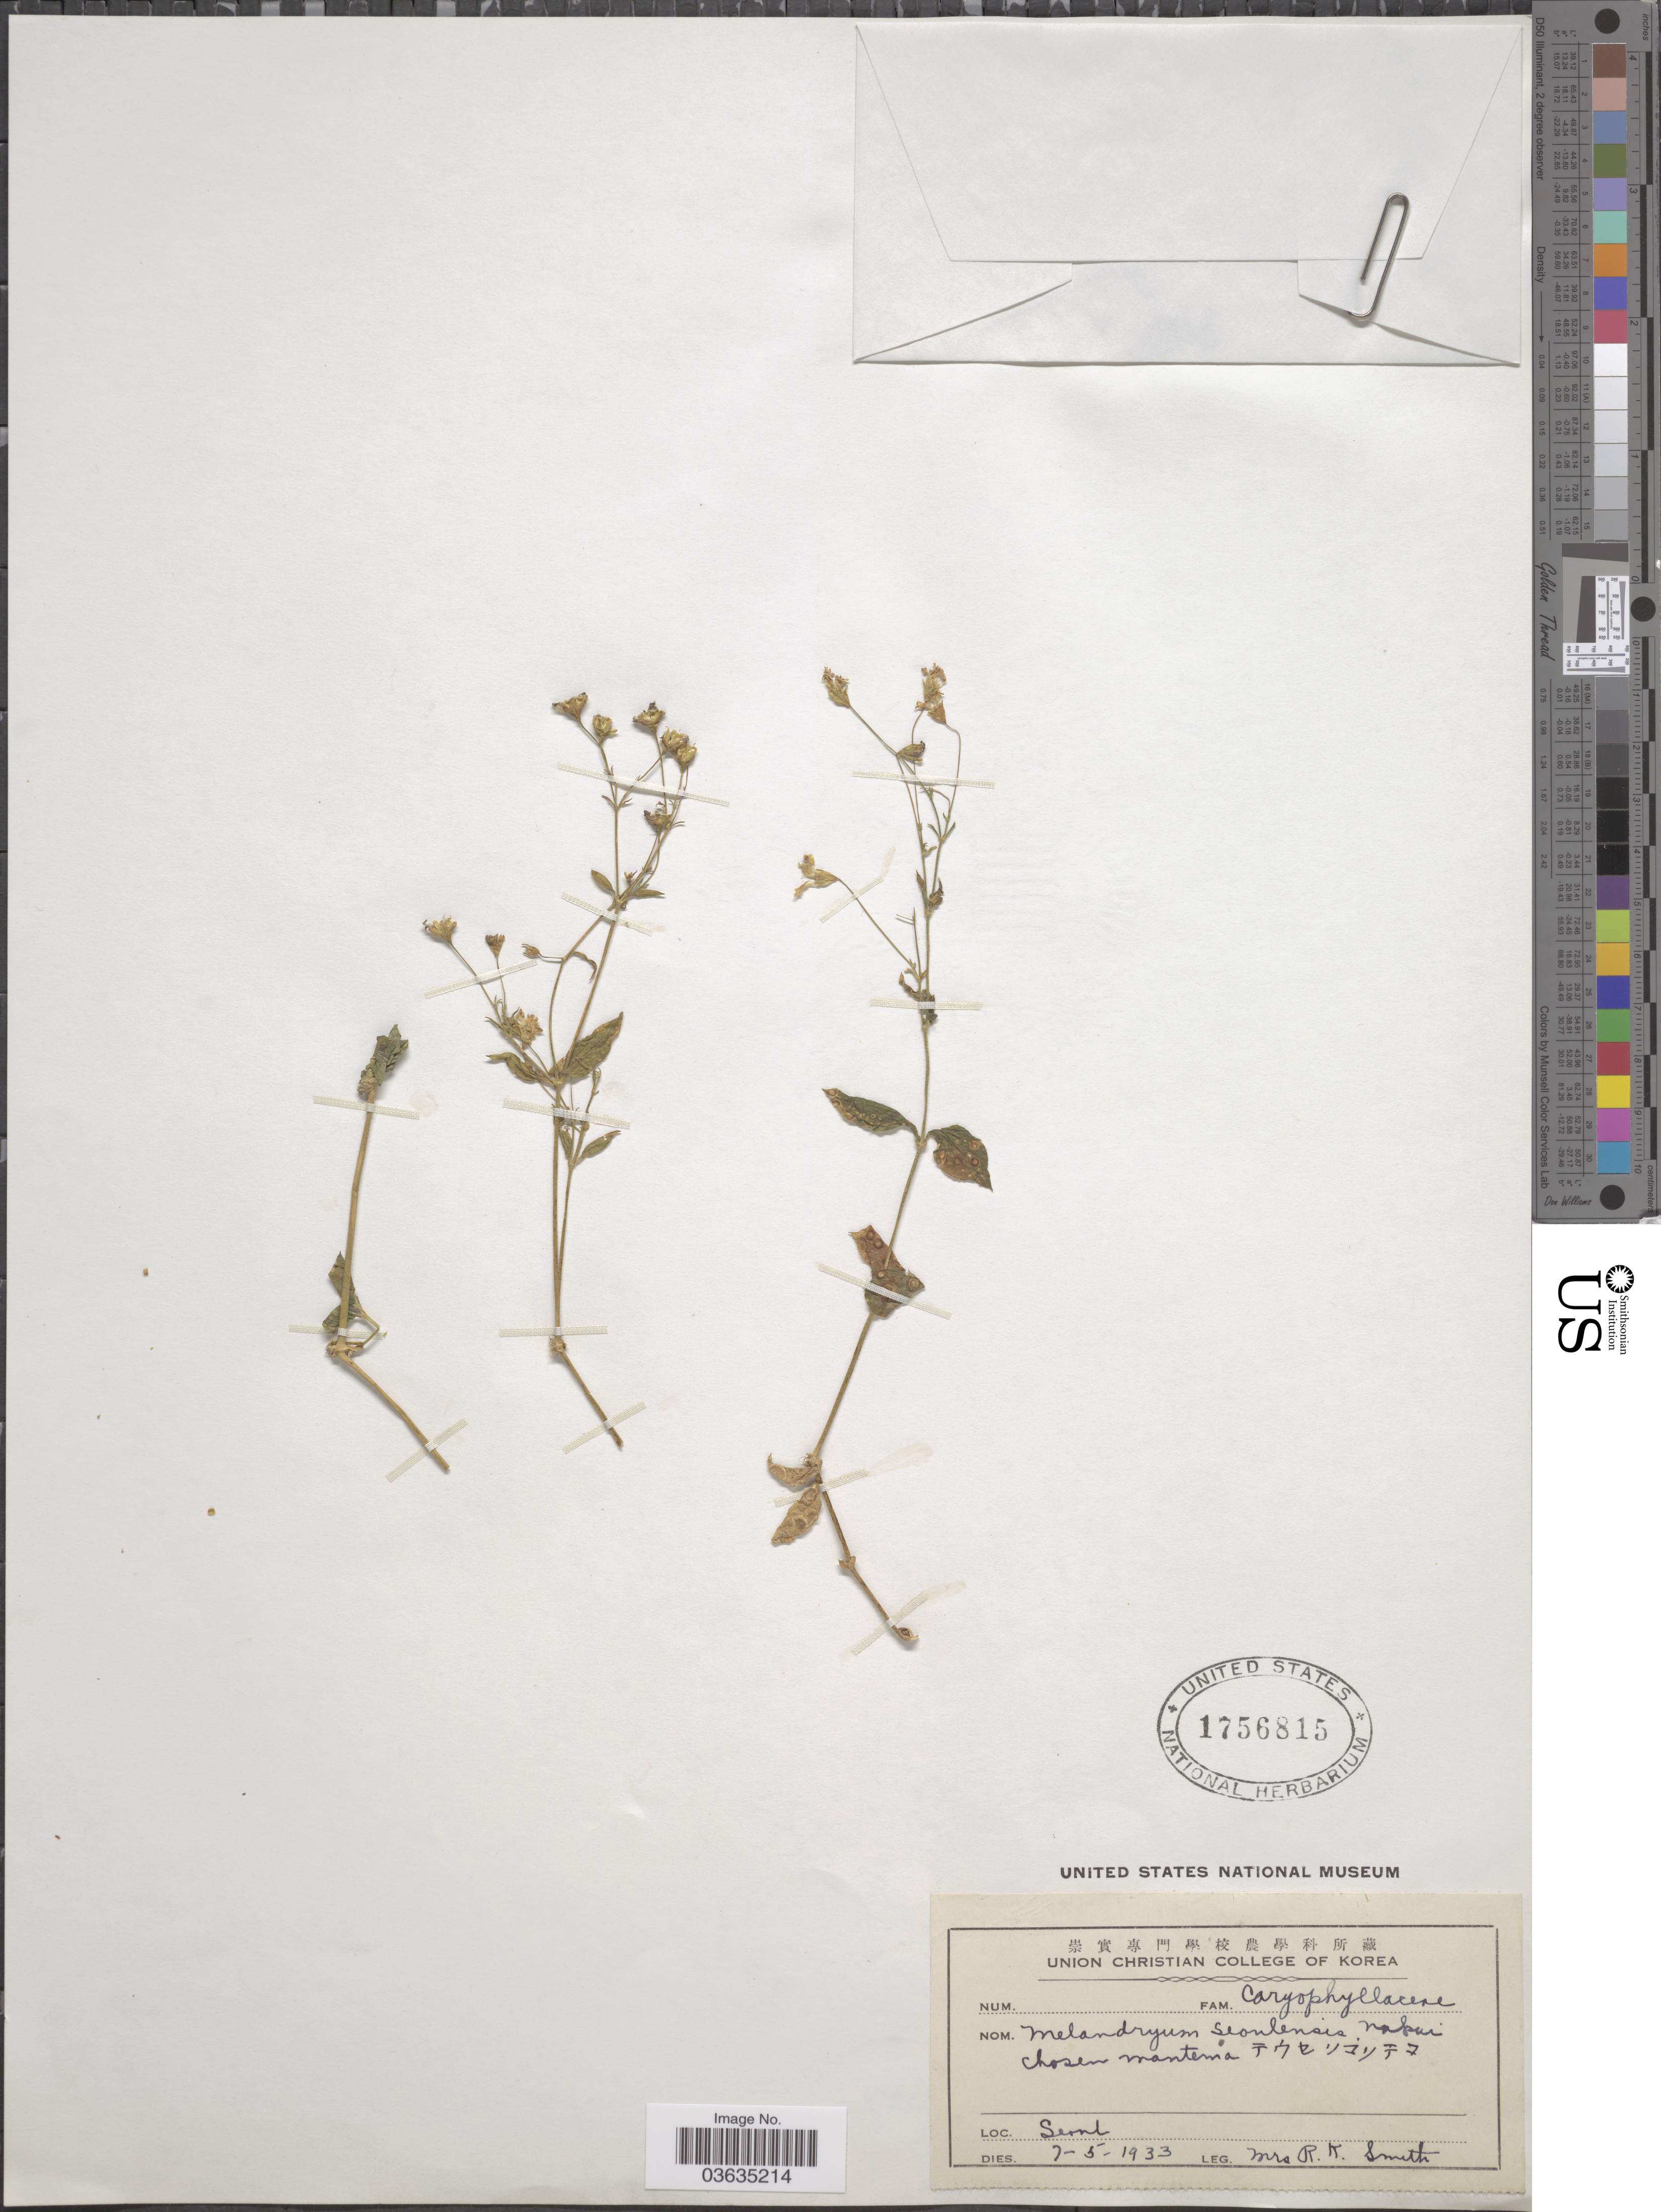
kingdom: Plantae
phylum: Tracheophyta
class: Magnoliopsida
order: Caryophyllales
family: Caryophyllaceae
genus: Silene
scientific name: Silene yanoei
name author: Makino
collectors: Mrs. R. K. Smith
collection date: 1933-05-07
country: South Korea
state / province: Seoul Special City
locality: Seoul.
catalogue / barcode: US 1756815